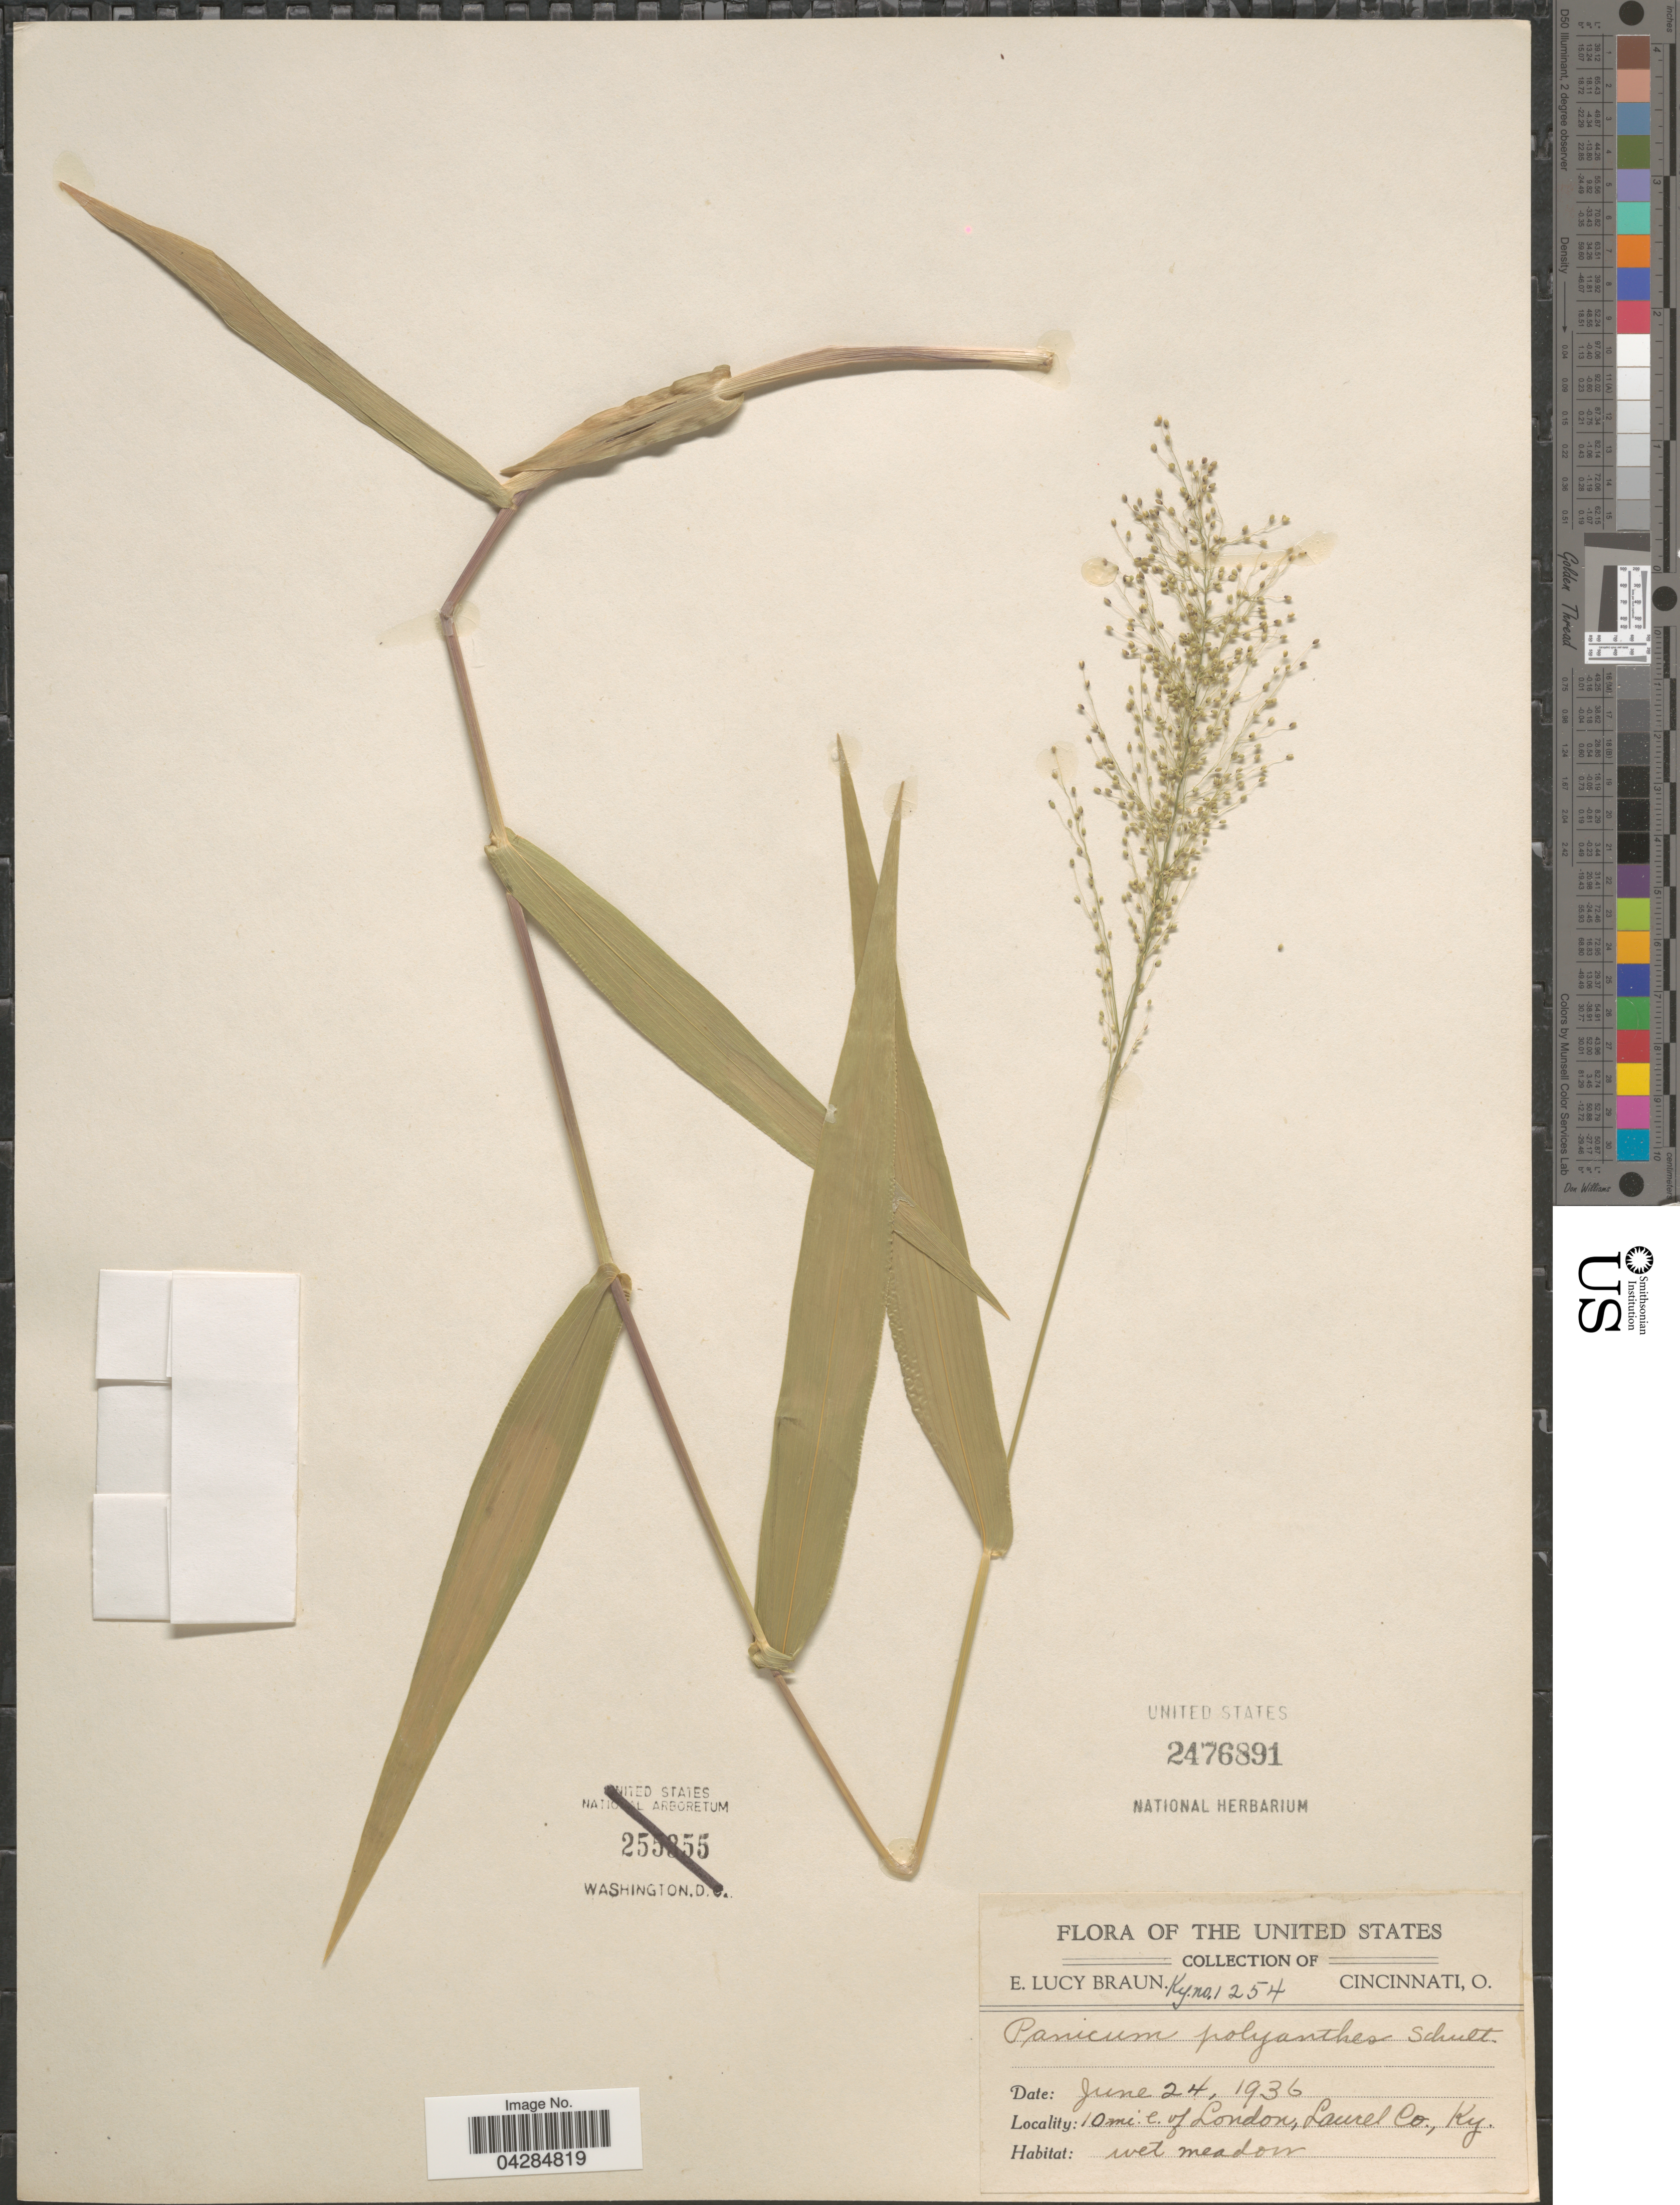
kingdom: Plantae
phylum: Tracheophyta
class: Liliopsida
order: Poales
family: Poaceae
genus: Dichanthelium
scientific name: Dichanthelium polyanthes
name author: (Schult.) Mohlenbr.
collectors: E. L. Braun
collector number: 1254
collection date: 1936-06-24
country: United States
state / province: Kentucky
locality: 10 mi. e. of London, Laurel Co.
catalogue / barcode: US 2476891